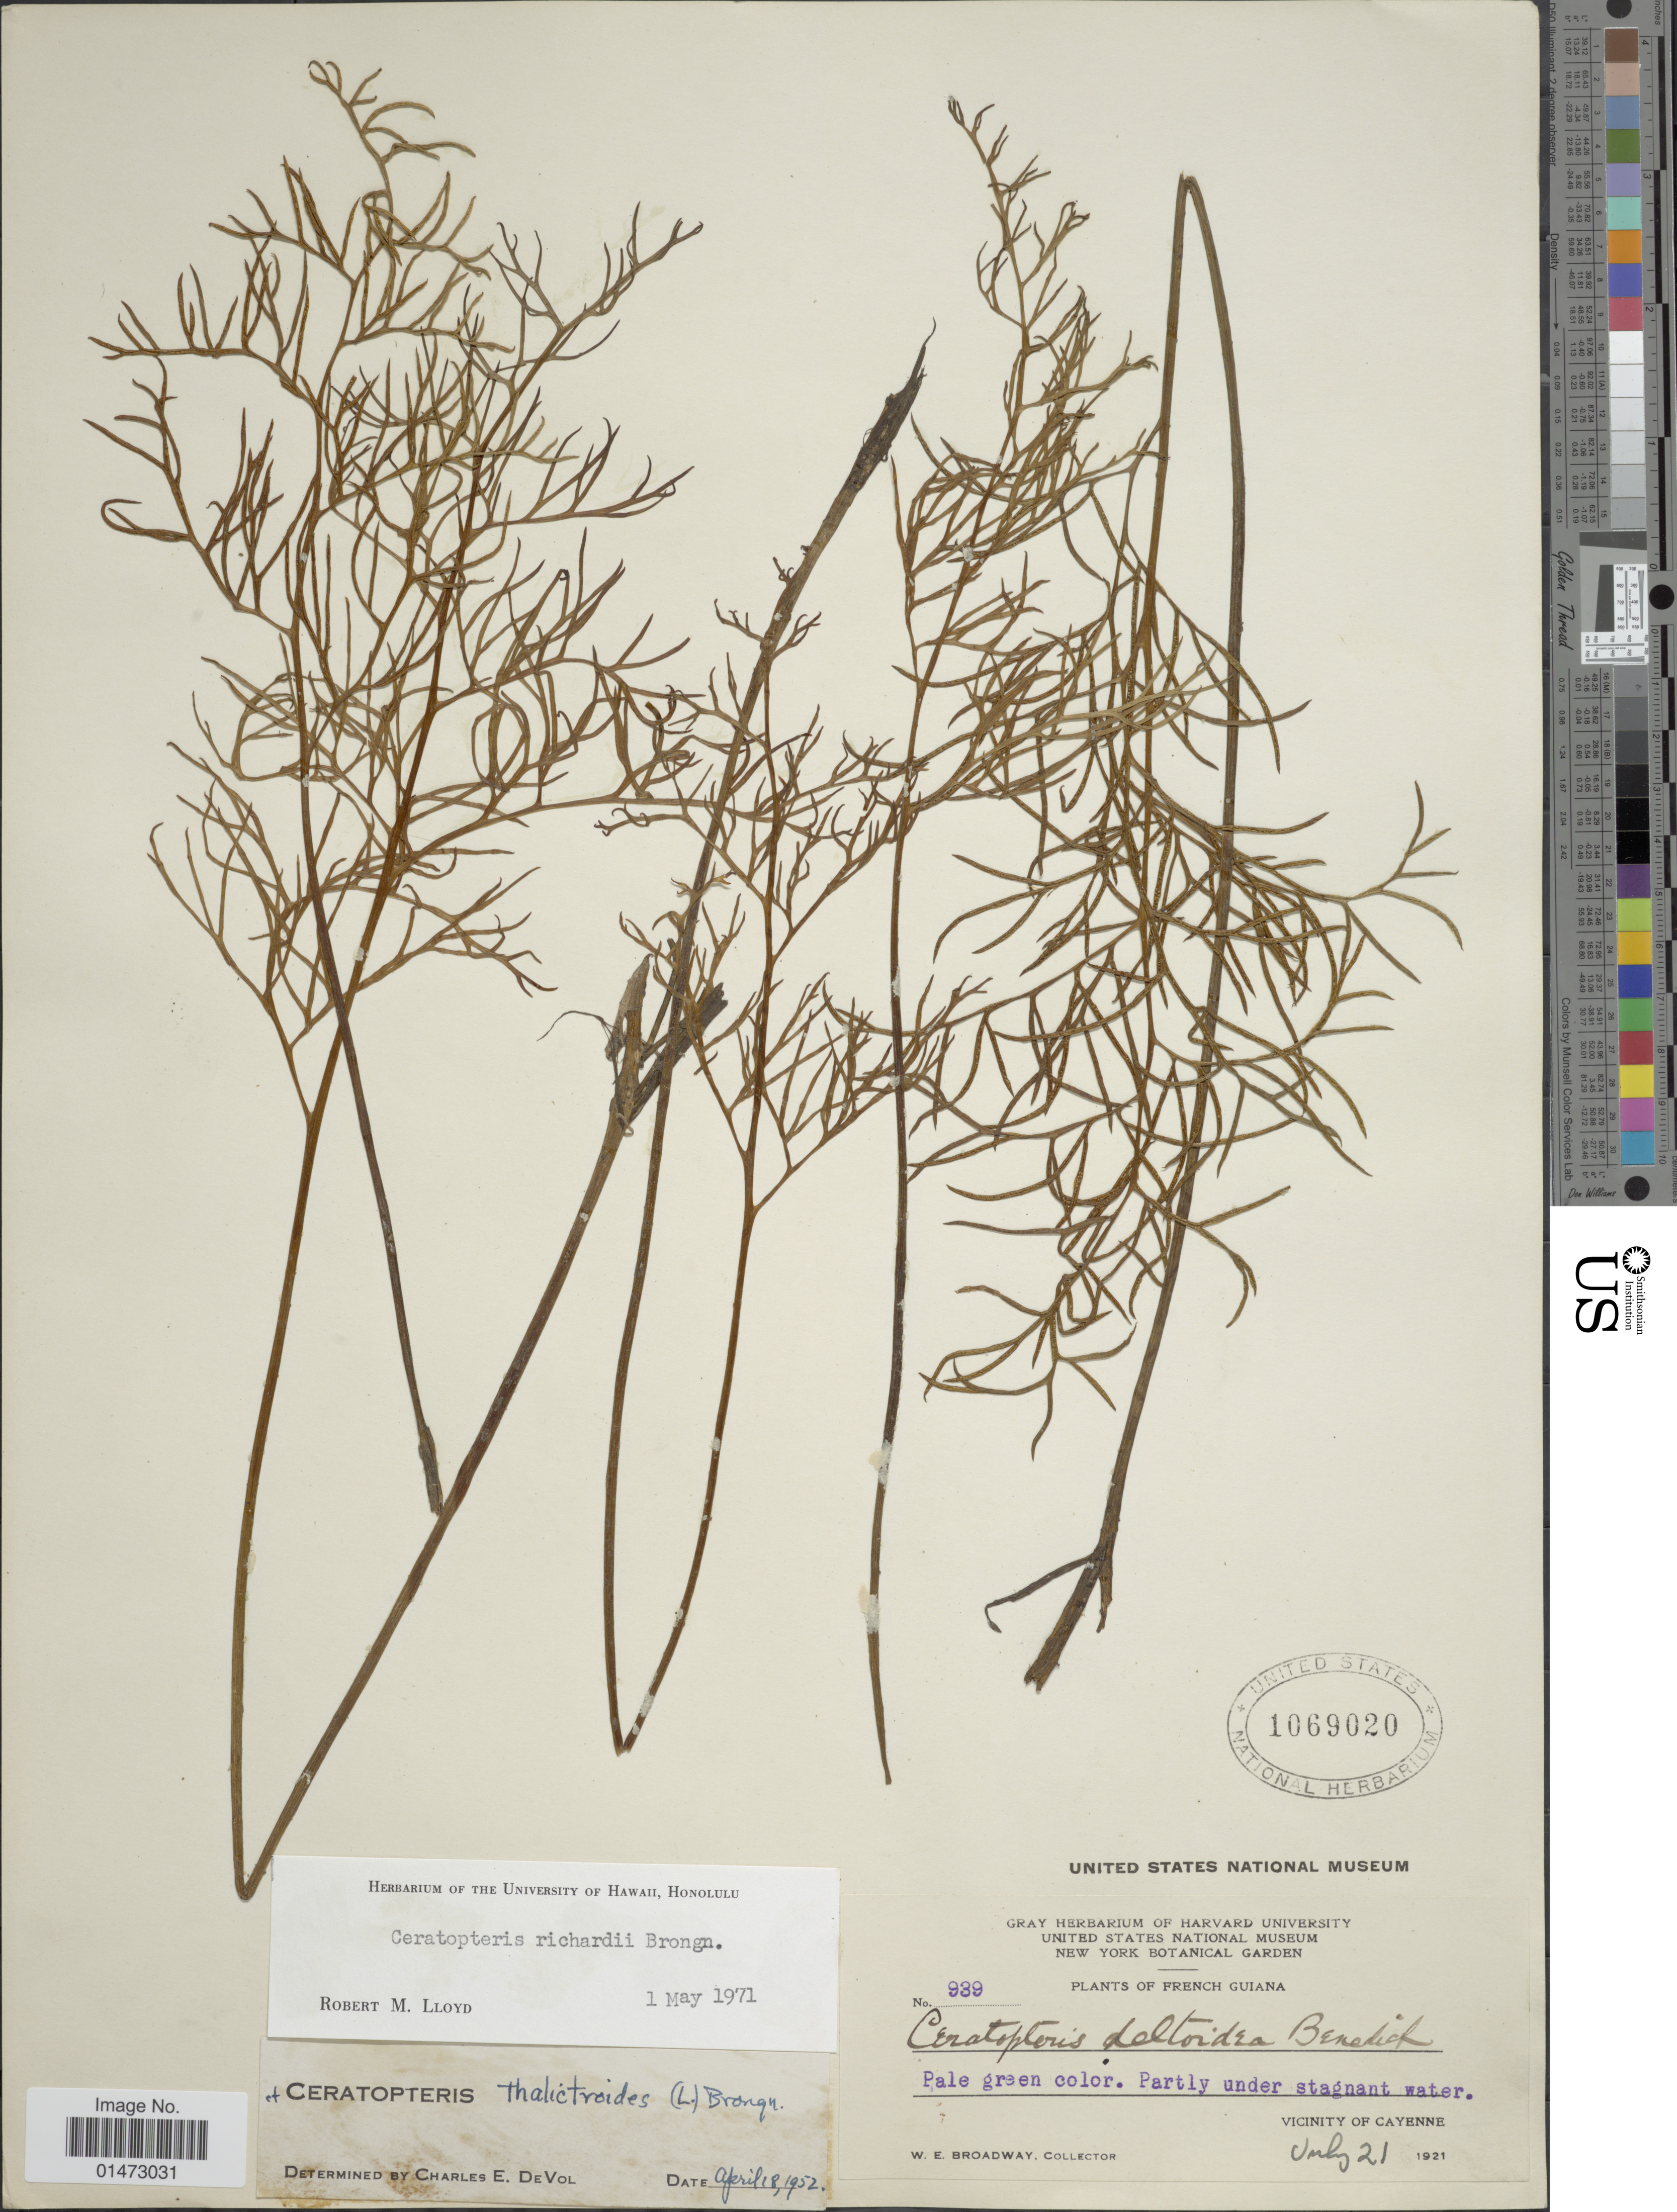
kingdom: Plantae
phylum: Tracheophyta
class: Polypodiopsida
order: Polypodiales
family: Pteridaceae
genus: Ceratopteris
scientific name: Ceratopteris richardii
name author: Brongn.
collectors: W. E. Broadway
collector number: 939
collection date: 1921-07-21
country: French Guiana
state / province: Cayenne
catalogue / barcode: US 1069020